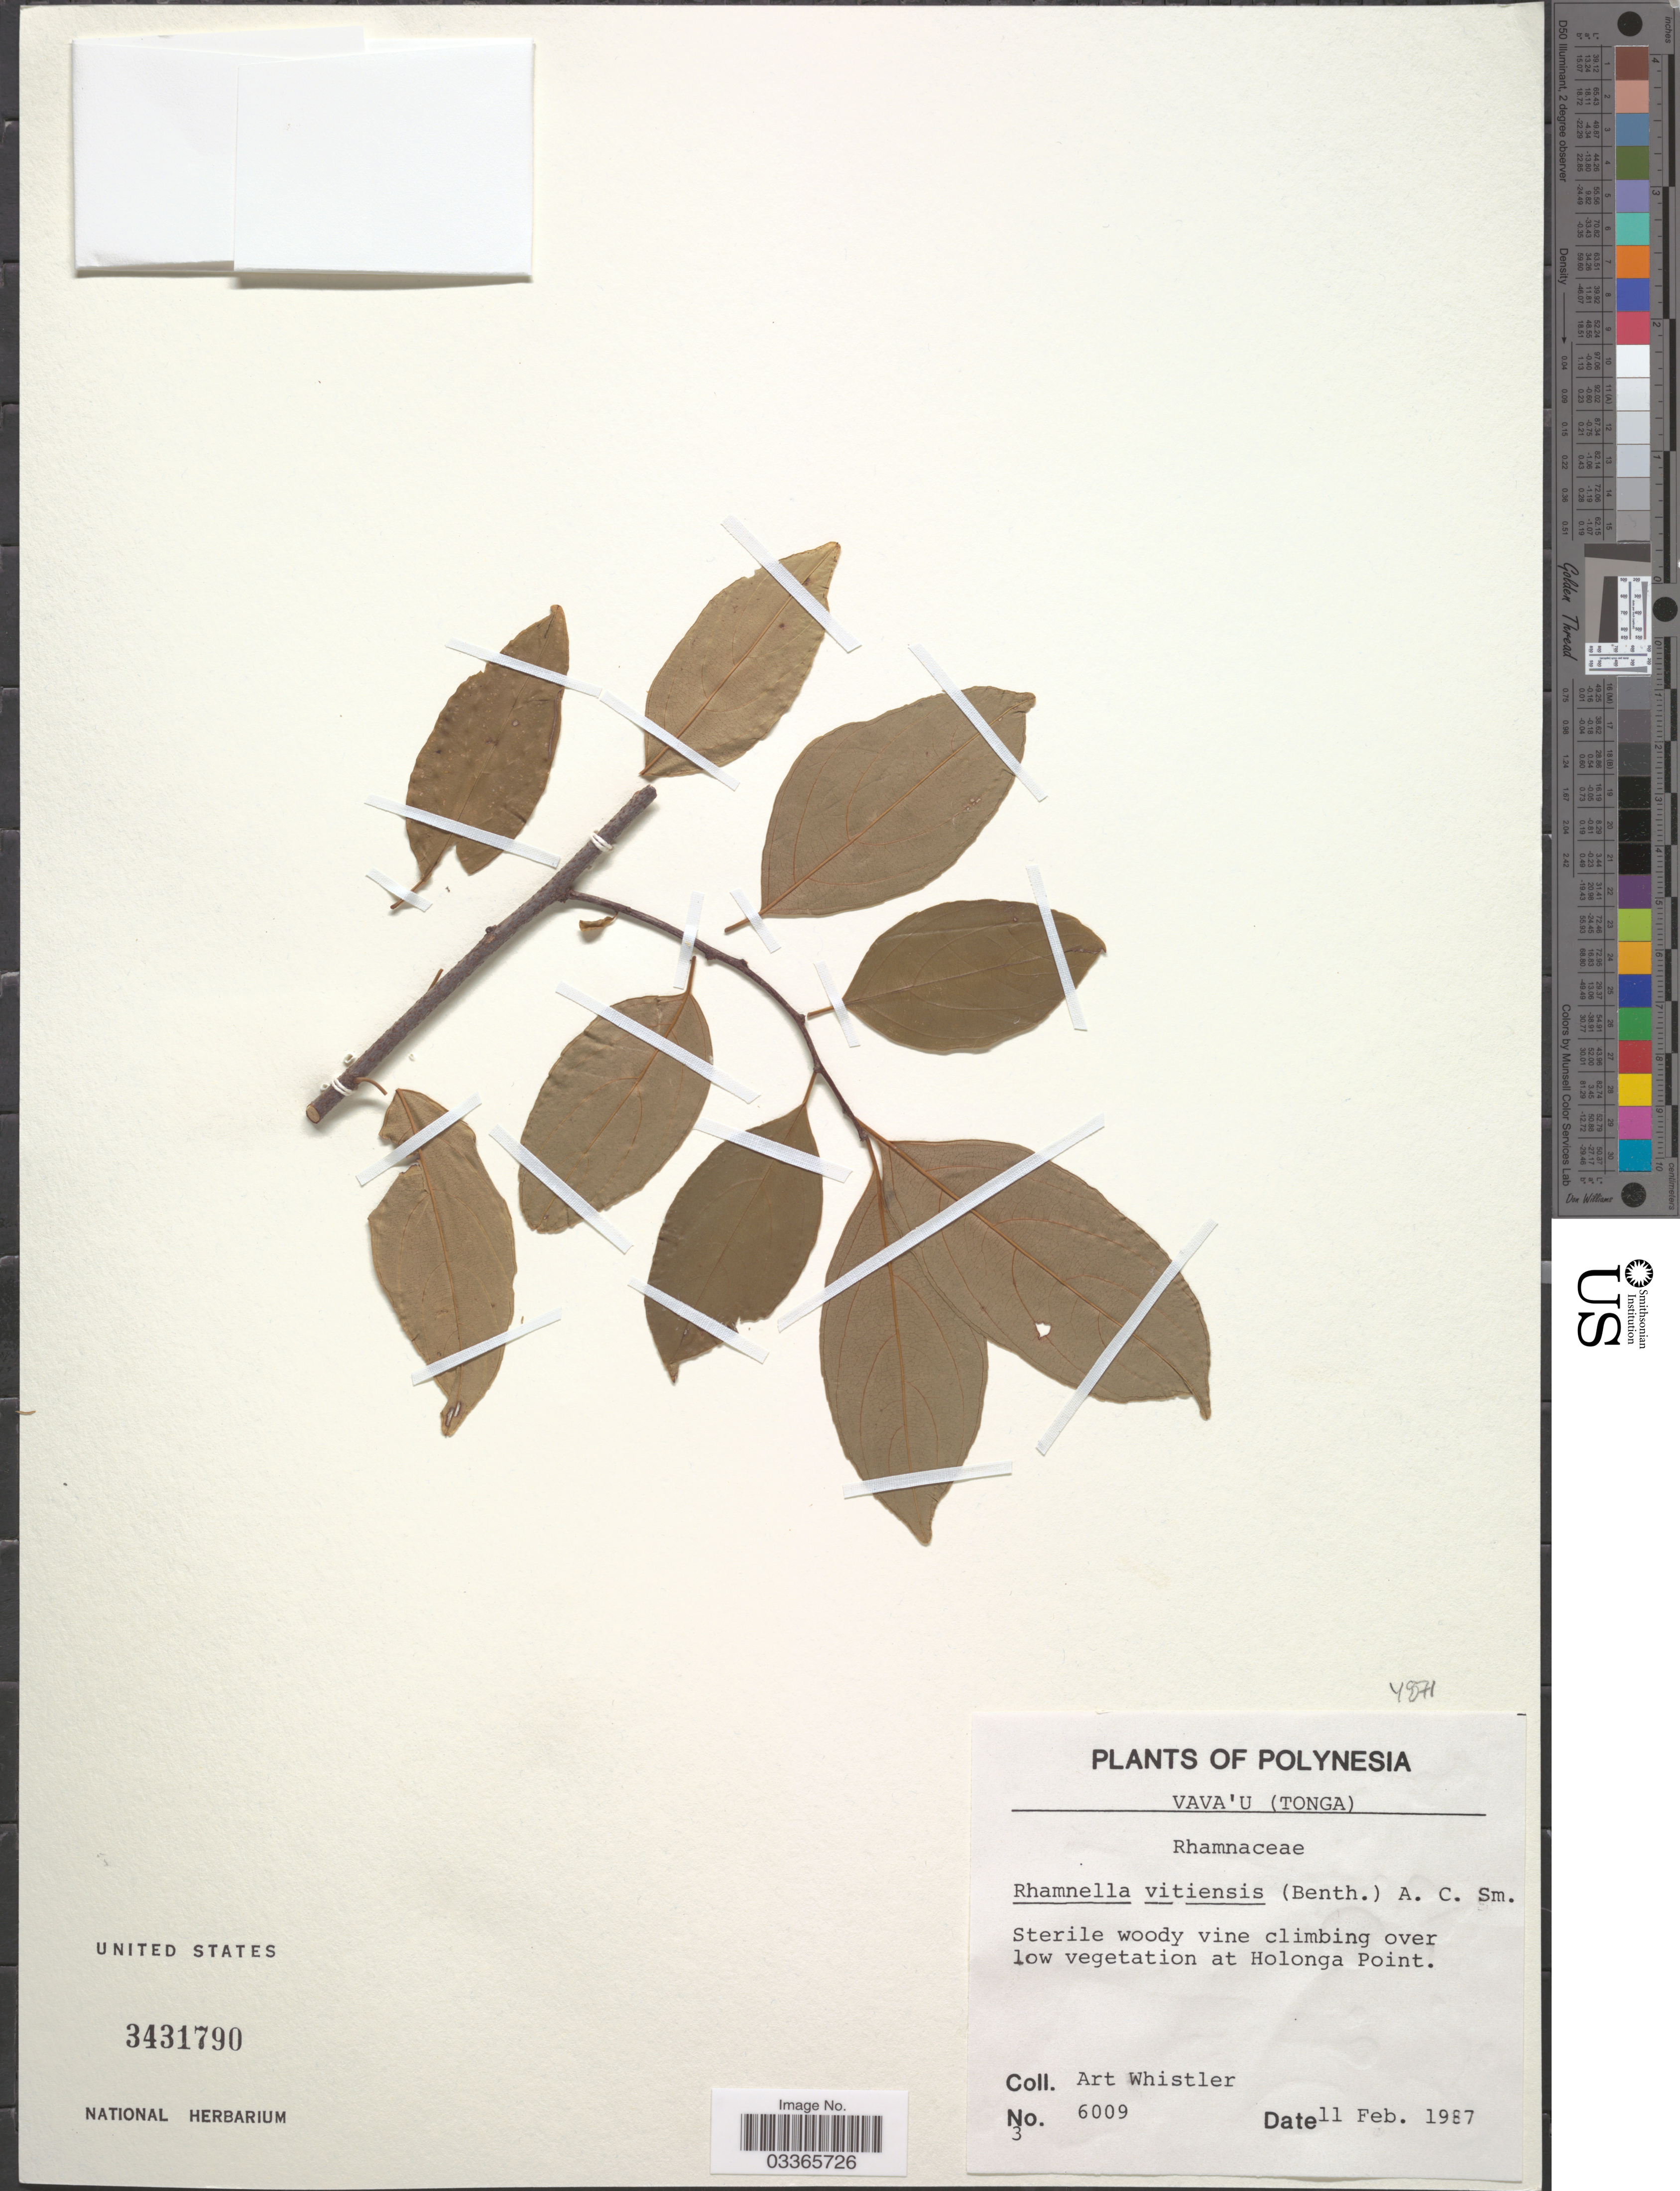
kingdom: Plantae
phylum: Tracheophyta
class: Magnoliopsida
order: Rosales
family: Rhamnaceae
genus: Rhamnella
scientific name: Rhamnella vitiensis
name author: (Benth.) A.C. Sm.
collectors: A. Whistler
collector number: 6009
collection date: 1987-02-11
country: Tonga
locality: Polynesia. Vava'u (Tonga). At Holonga Point.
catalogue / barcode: US 3431790